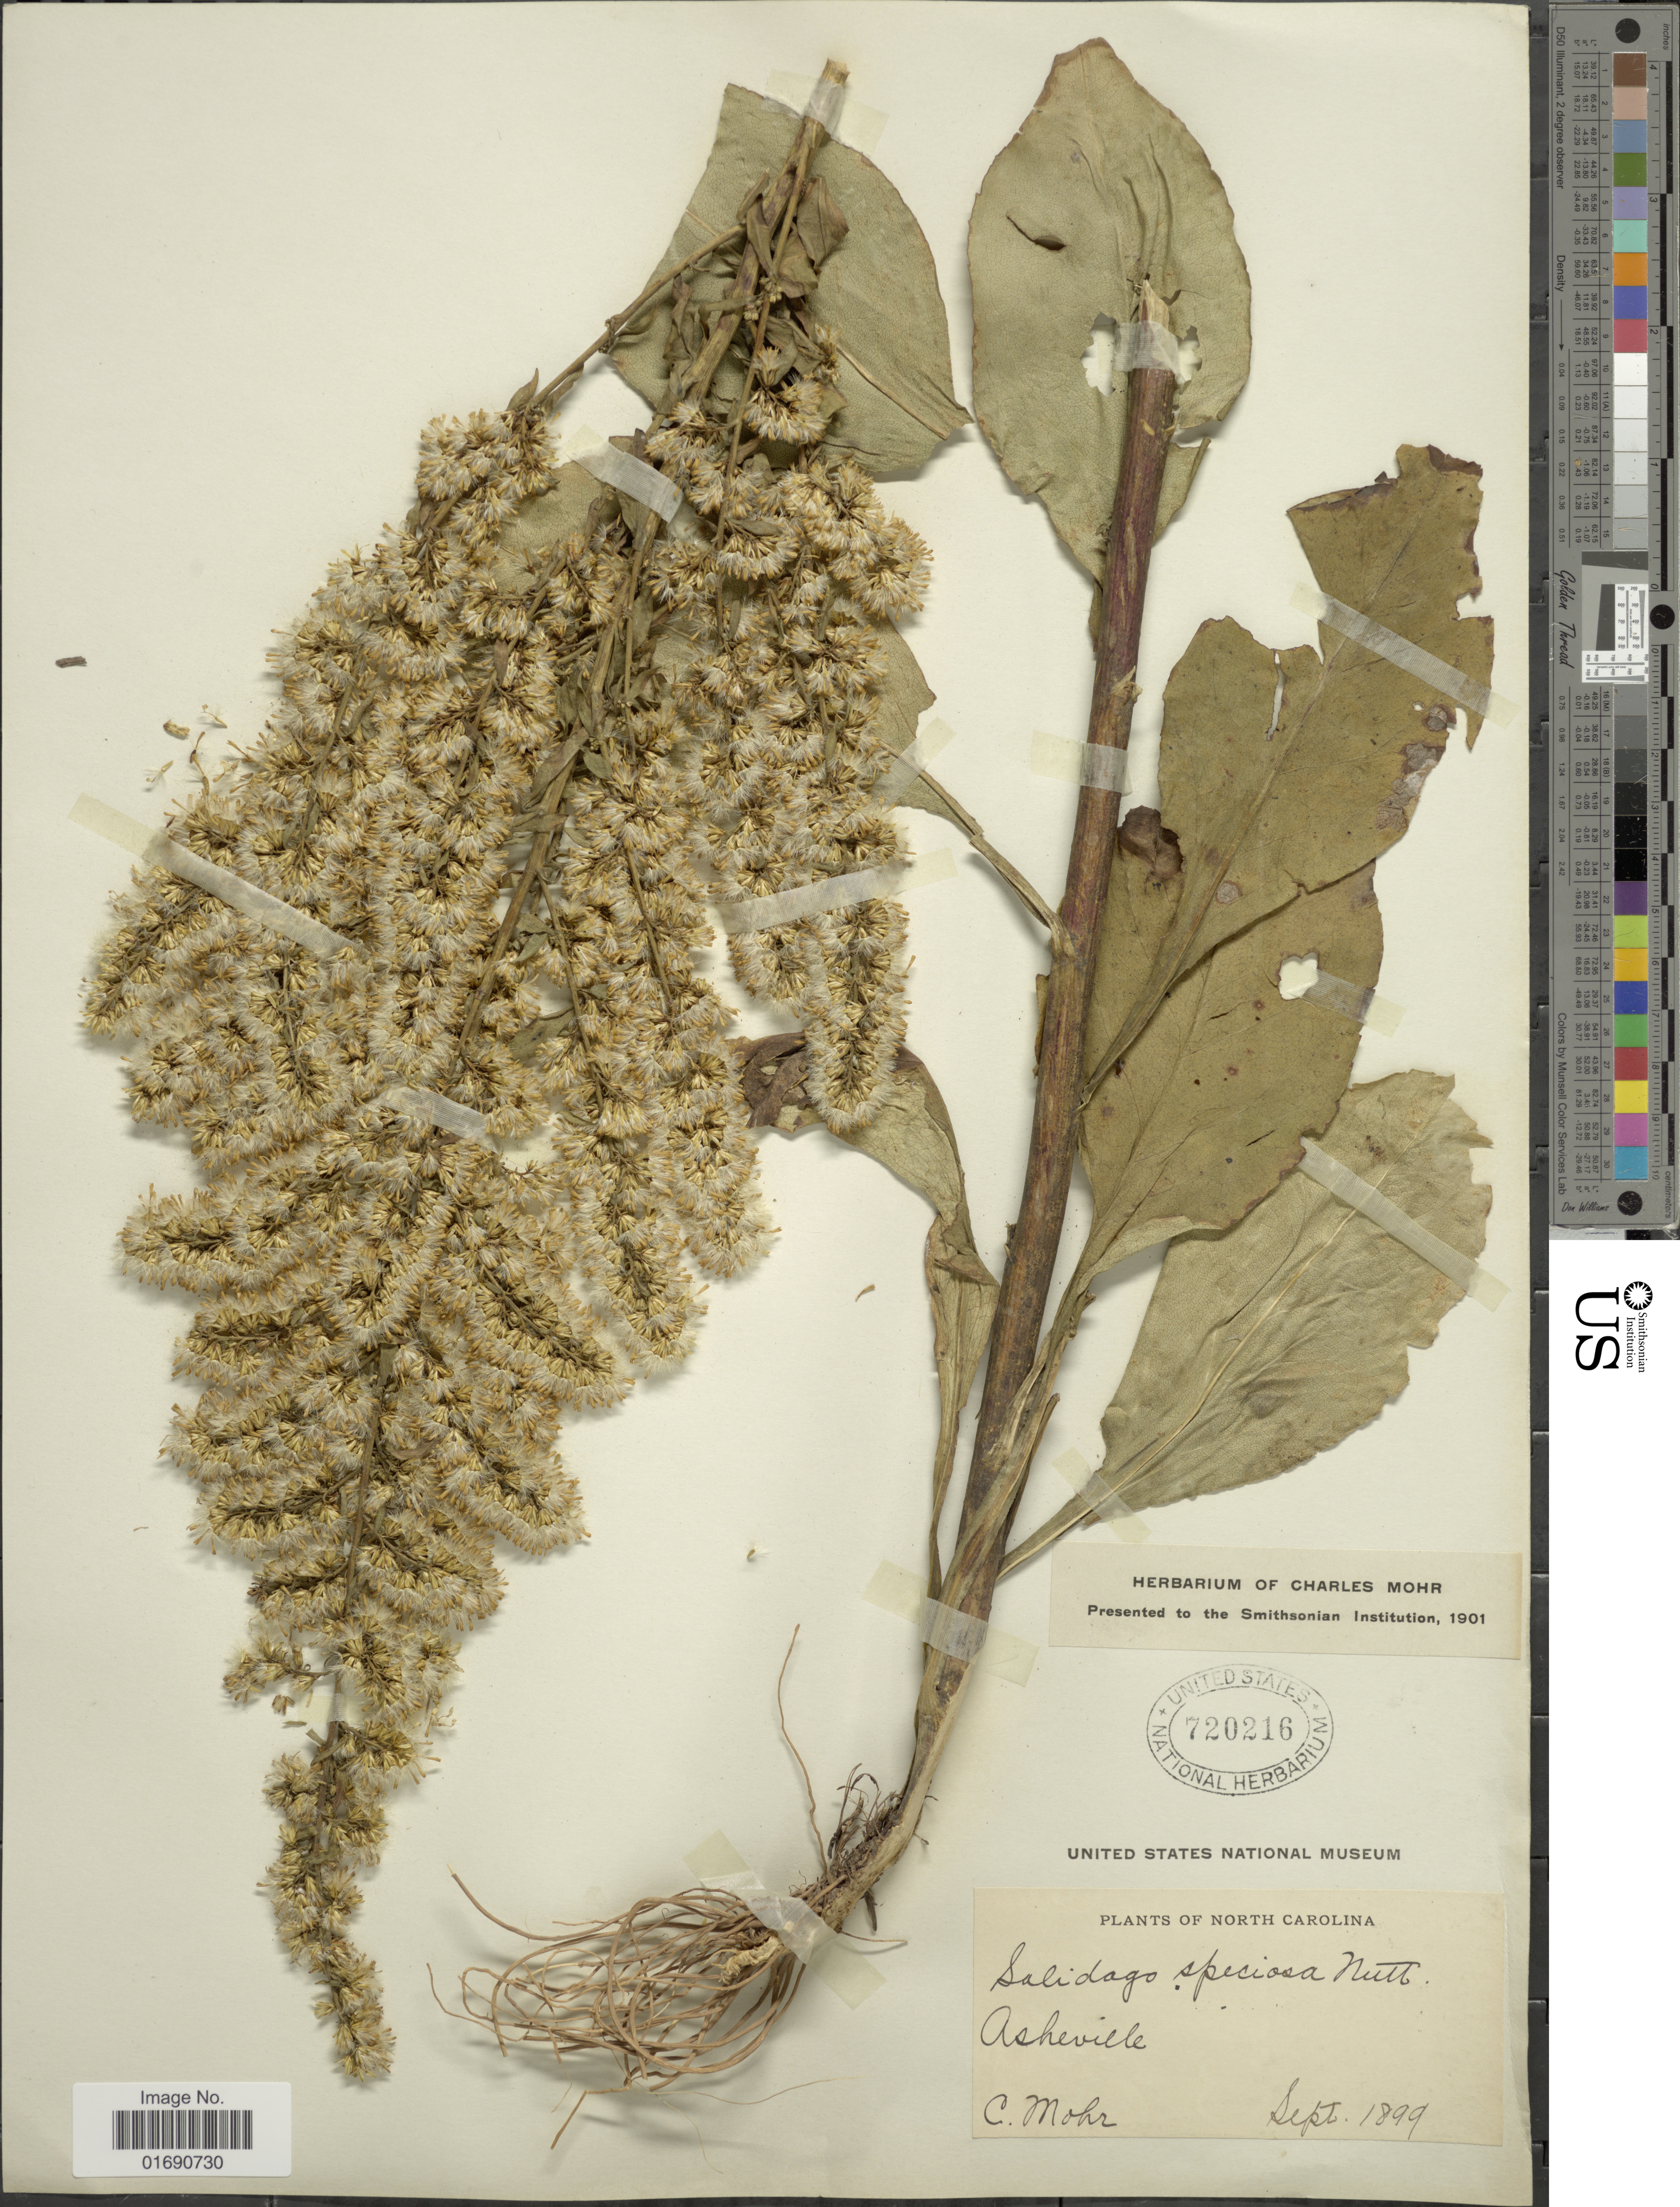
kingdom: Plantae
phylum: Tracheophyta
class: Magnoliopsida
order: Asterales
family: Asteraceae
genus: Solidago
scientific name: Solidago speciosa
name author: Nutt.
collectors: C. T. Mohr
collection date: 1899-09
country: United States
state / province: North Carolina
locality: Asheville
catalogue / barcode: US 720216